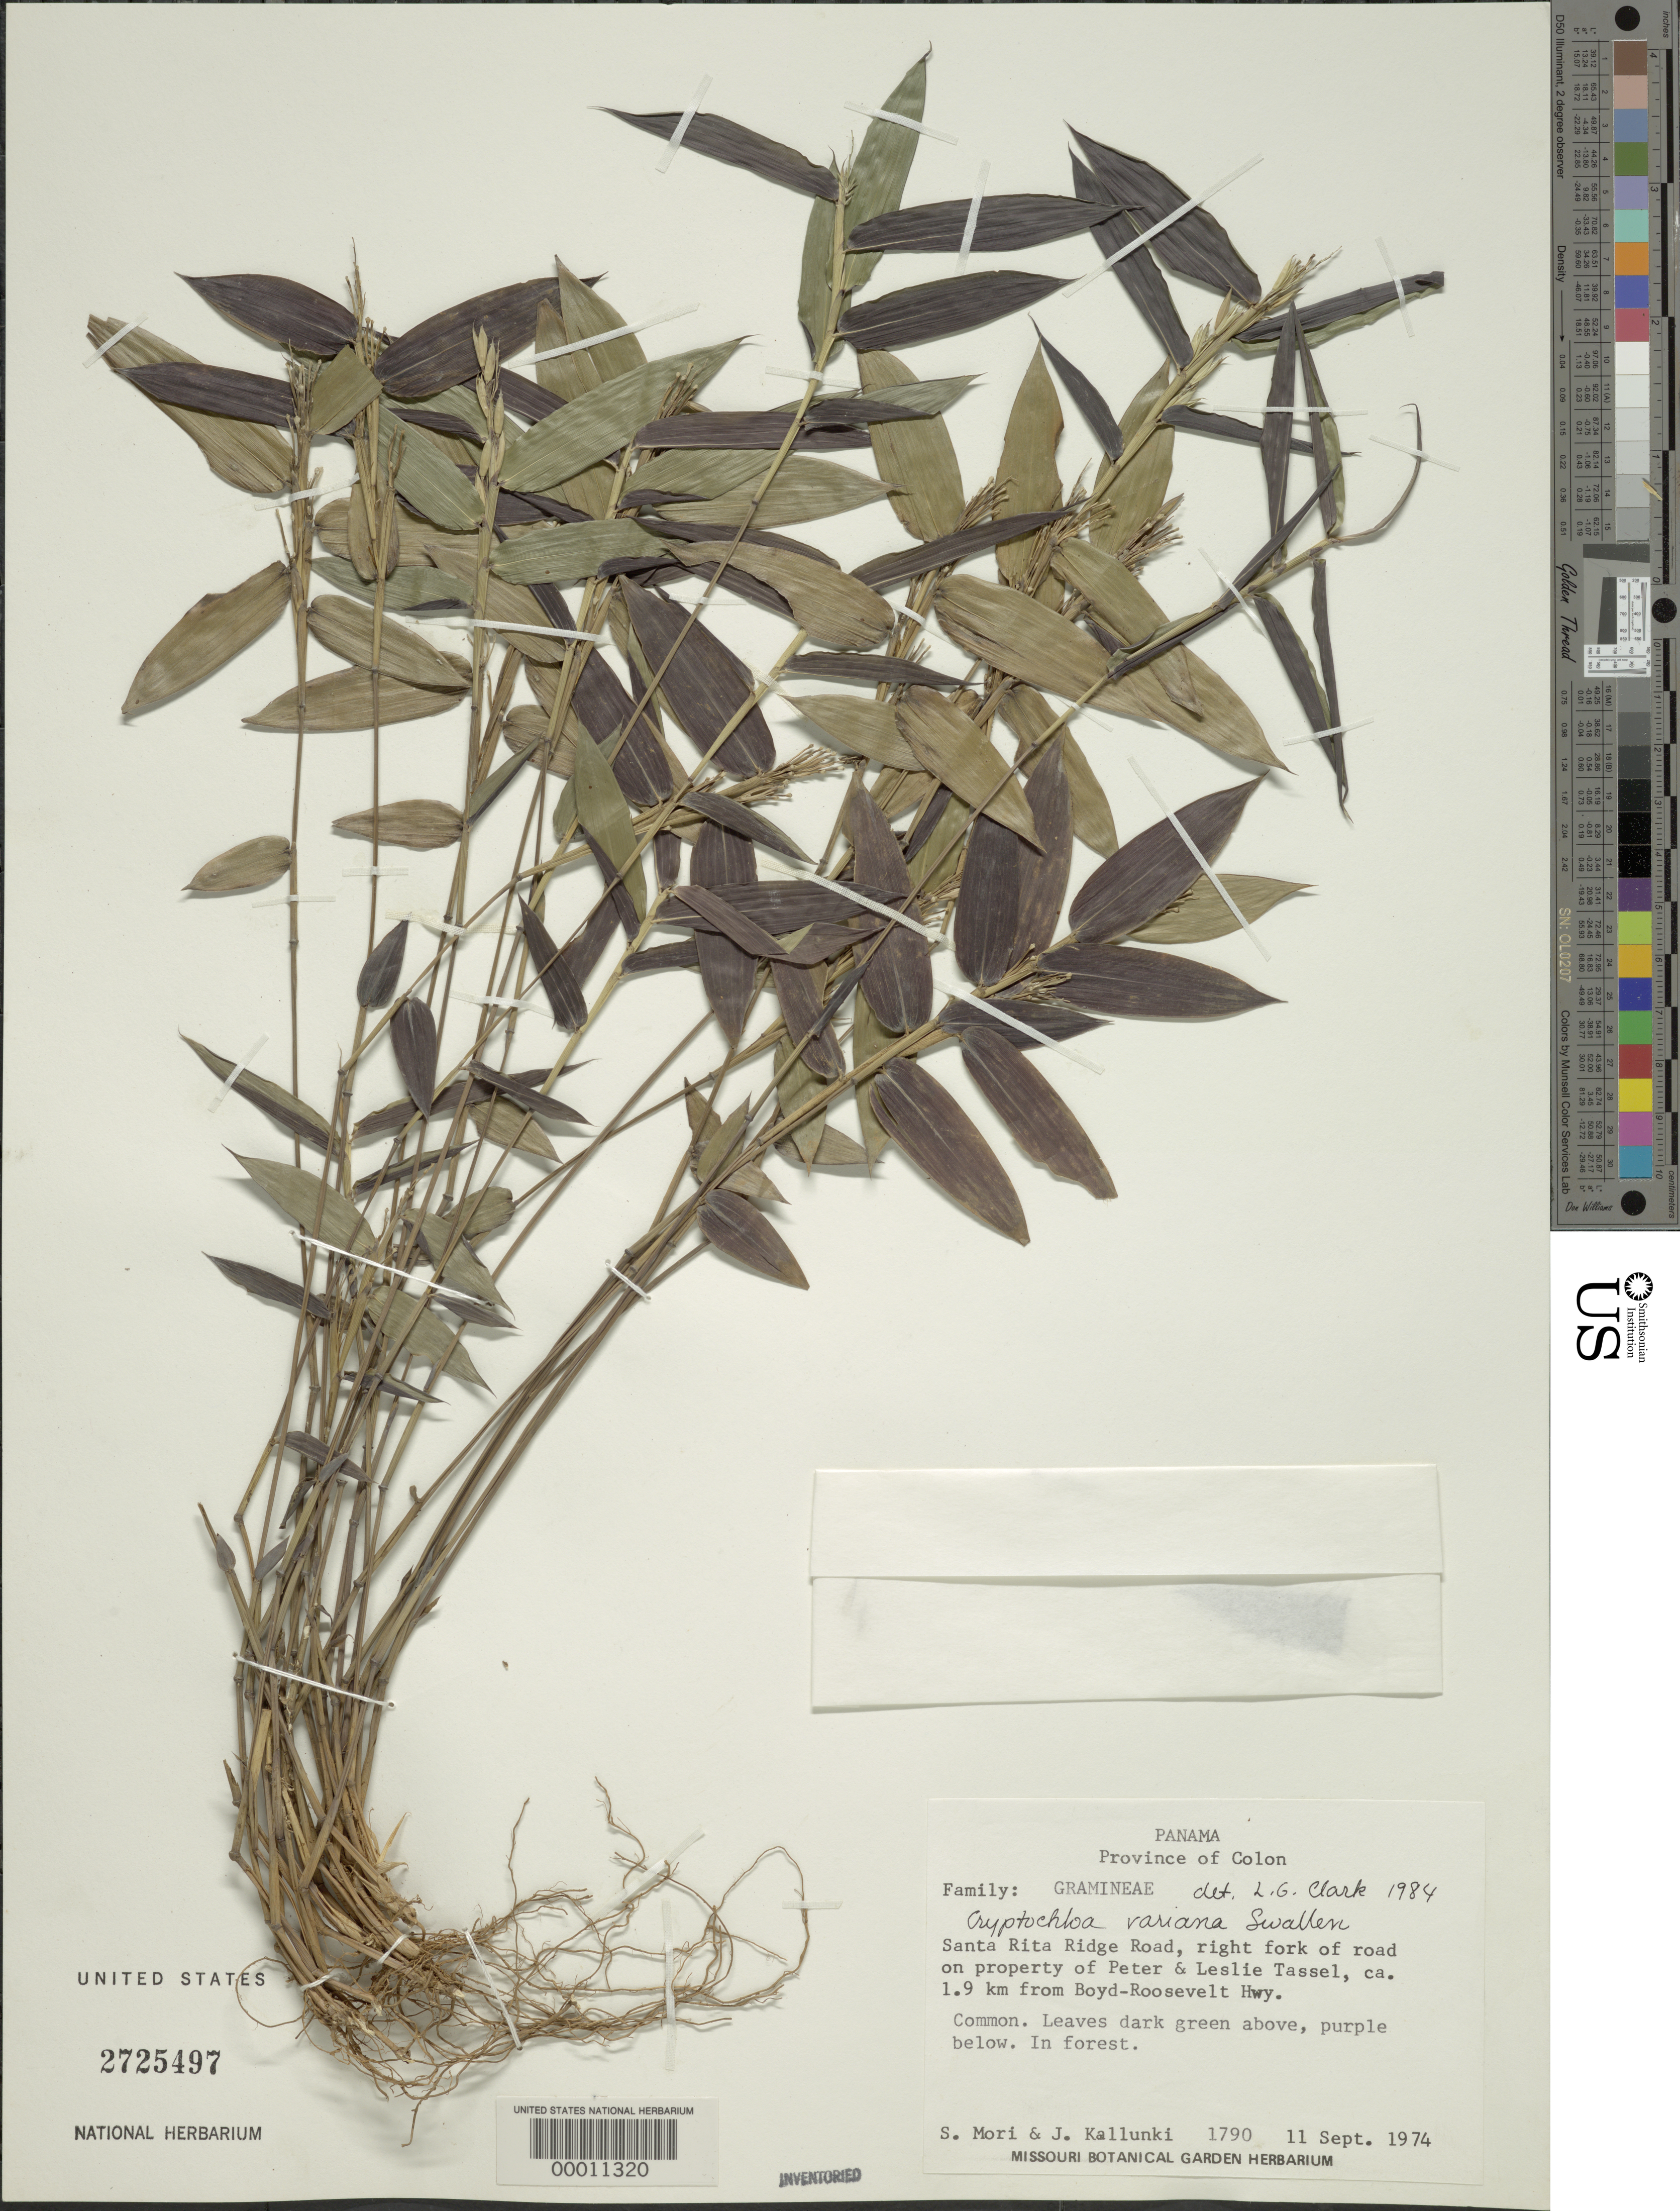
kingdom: Plantae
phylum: Tracheophyta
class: Liliopsida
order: Poales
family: Poaceae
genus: Cryptochloa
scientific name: Cryptochloa sp.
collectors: S. Mori & J. Kallunki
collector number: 1790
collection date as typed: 11 Sep 1974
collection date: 1974-09-11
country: Panama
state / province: Colón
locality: Santa Rita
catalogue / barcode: US 2725497